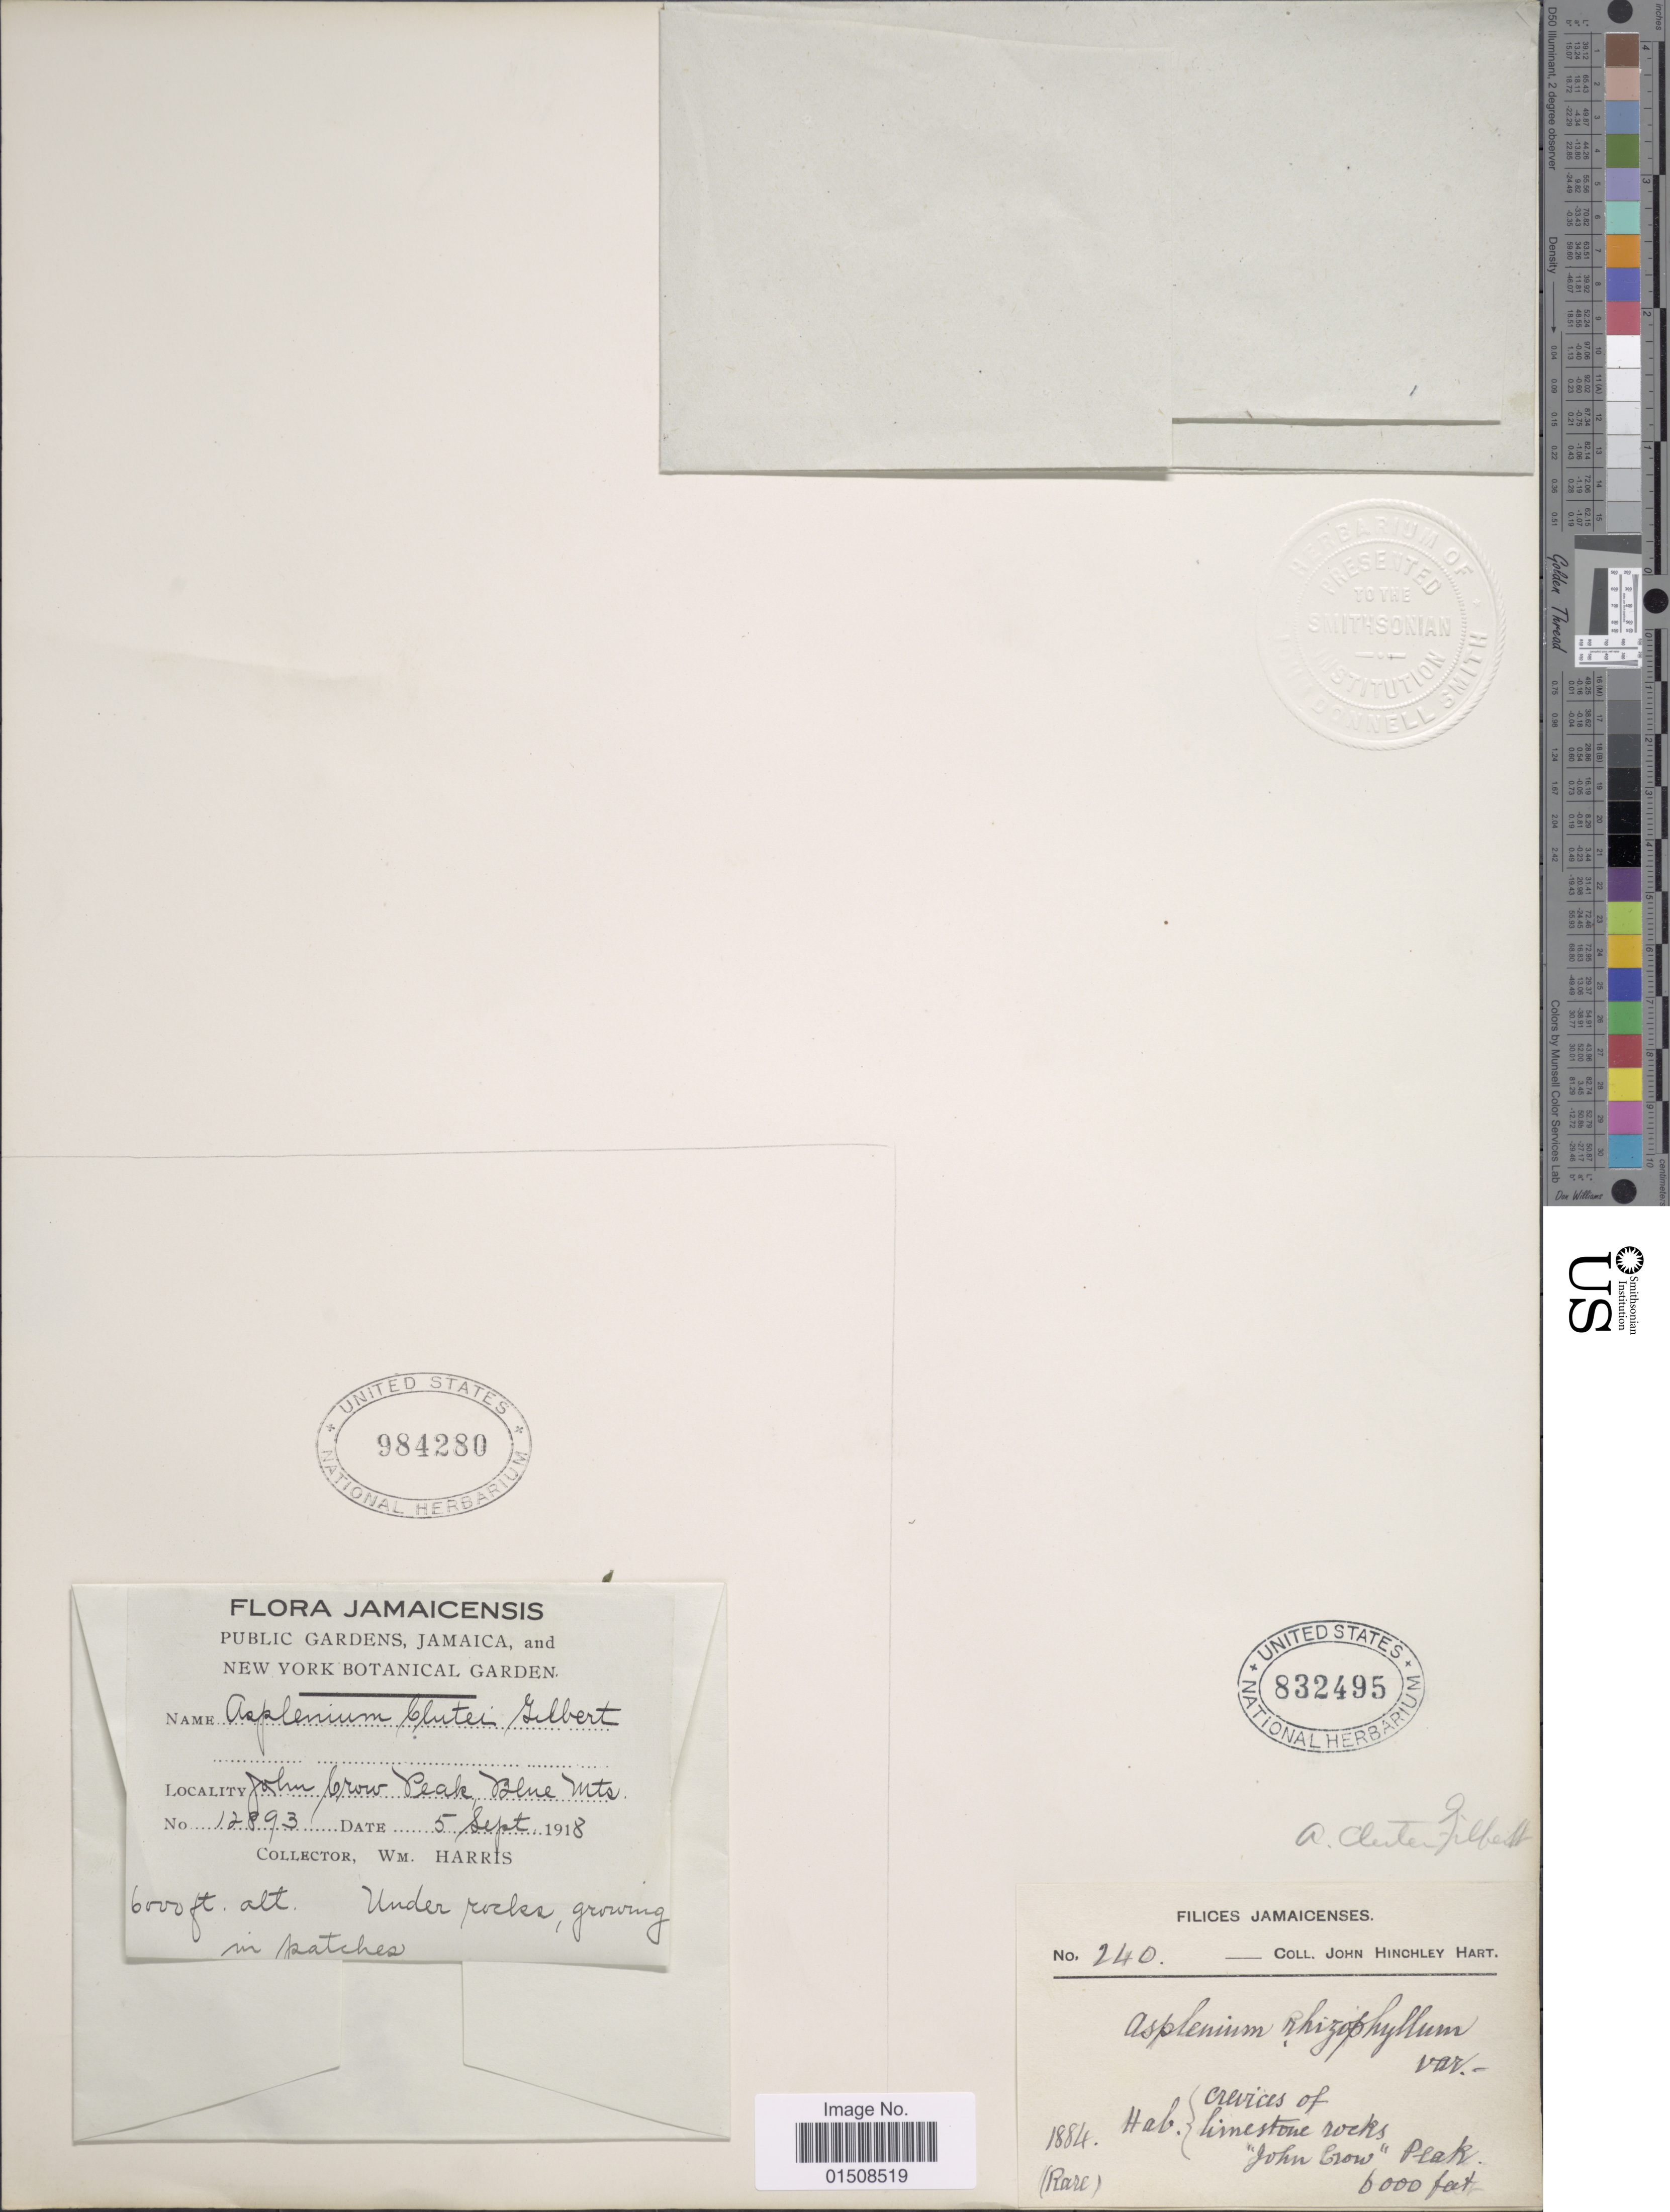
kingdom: Plantae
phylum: Tracheophyta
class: Polypodiopsida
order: Polypodiales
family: Aspleniaceae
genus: Asplenium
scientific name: Asplenium clutei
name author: Gilbert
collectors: W. H. Harris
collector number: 12893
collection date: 1918-09-05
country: Jamaica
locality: John Crow Peak, Blue Mts.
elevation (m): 1829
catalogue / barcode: US 984280-2